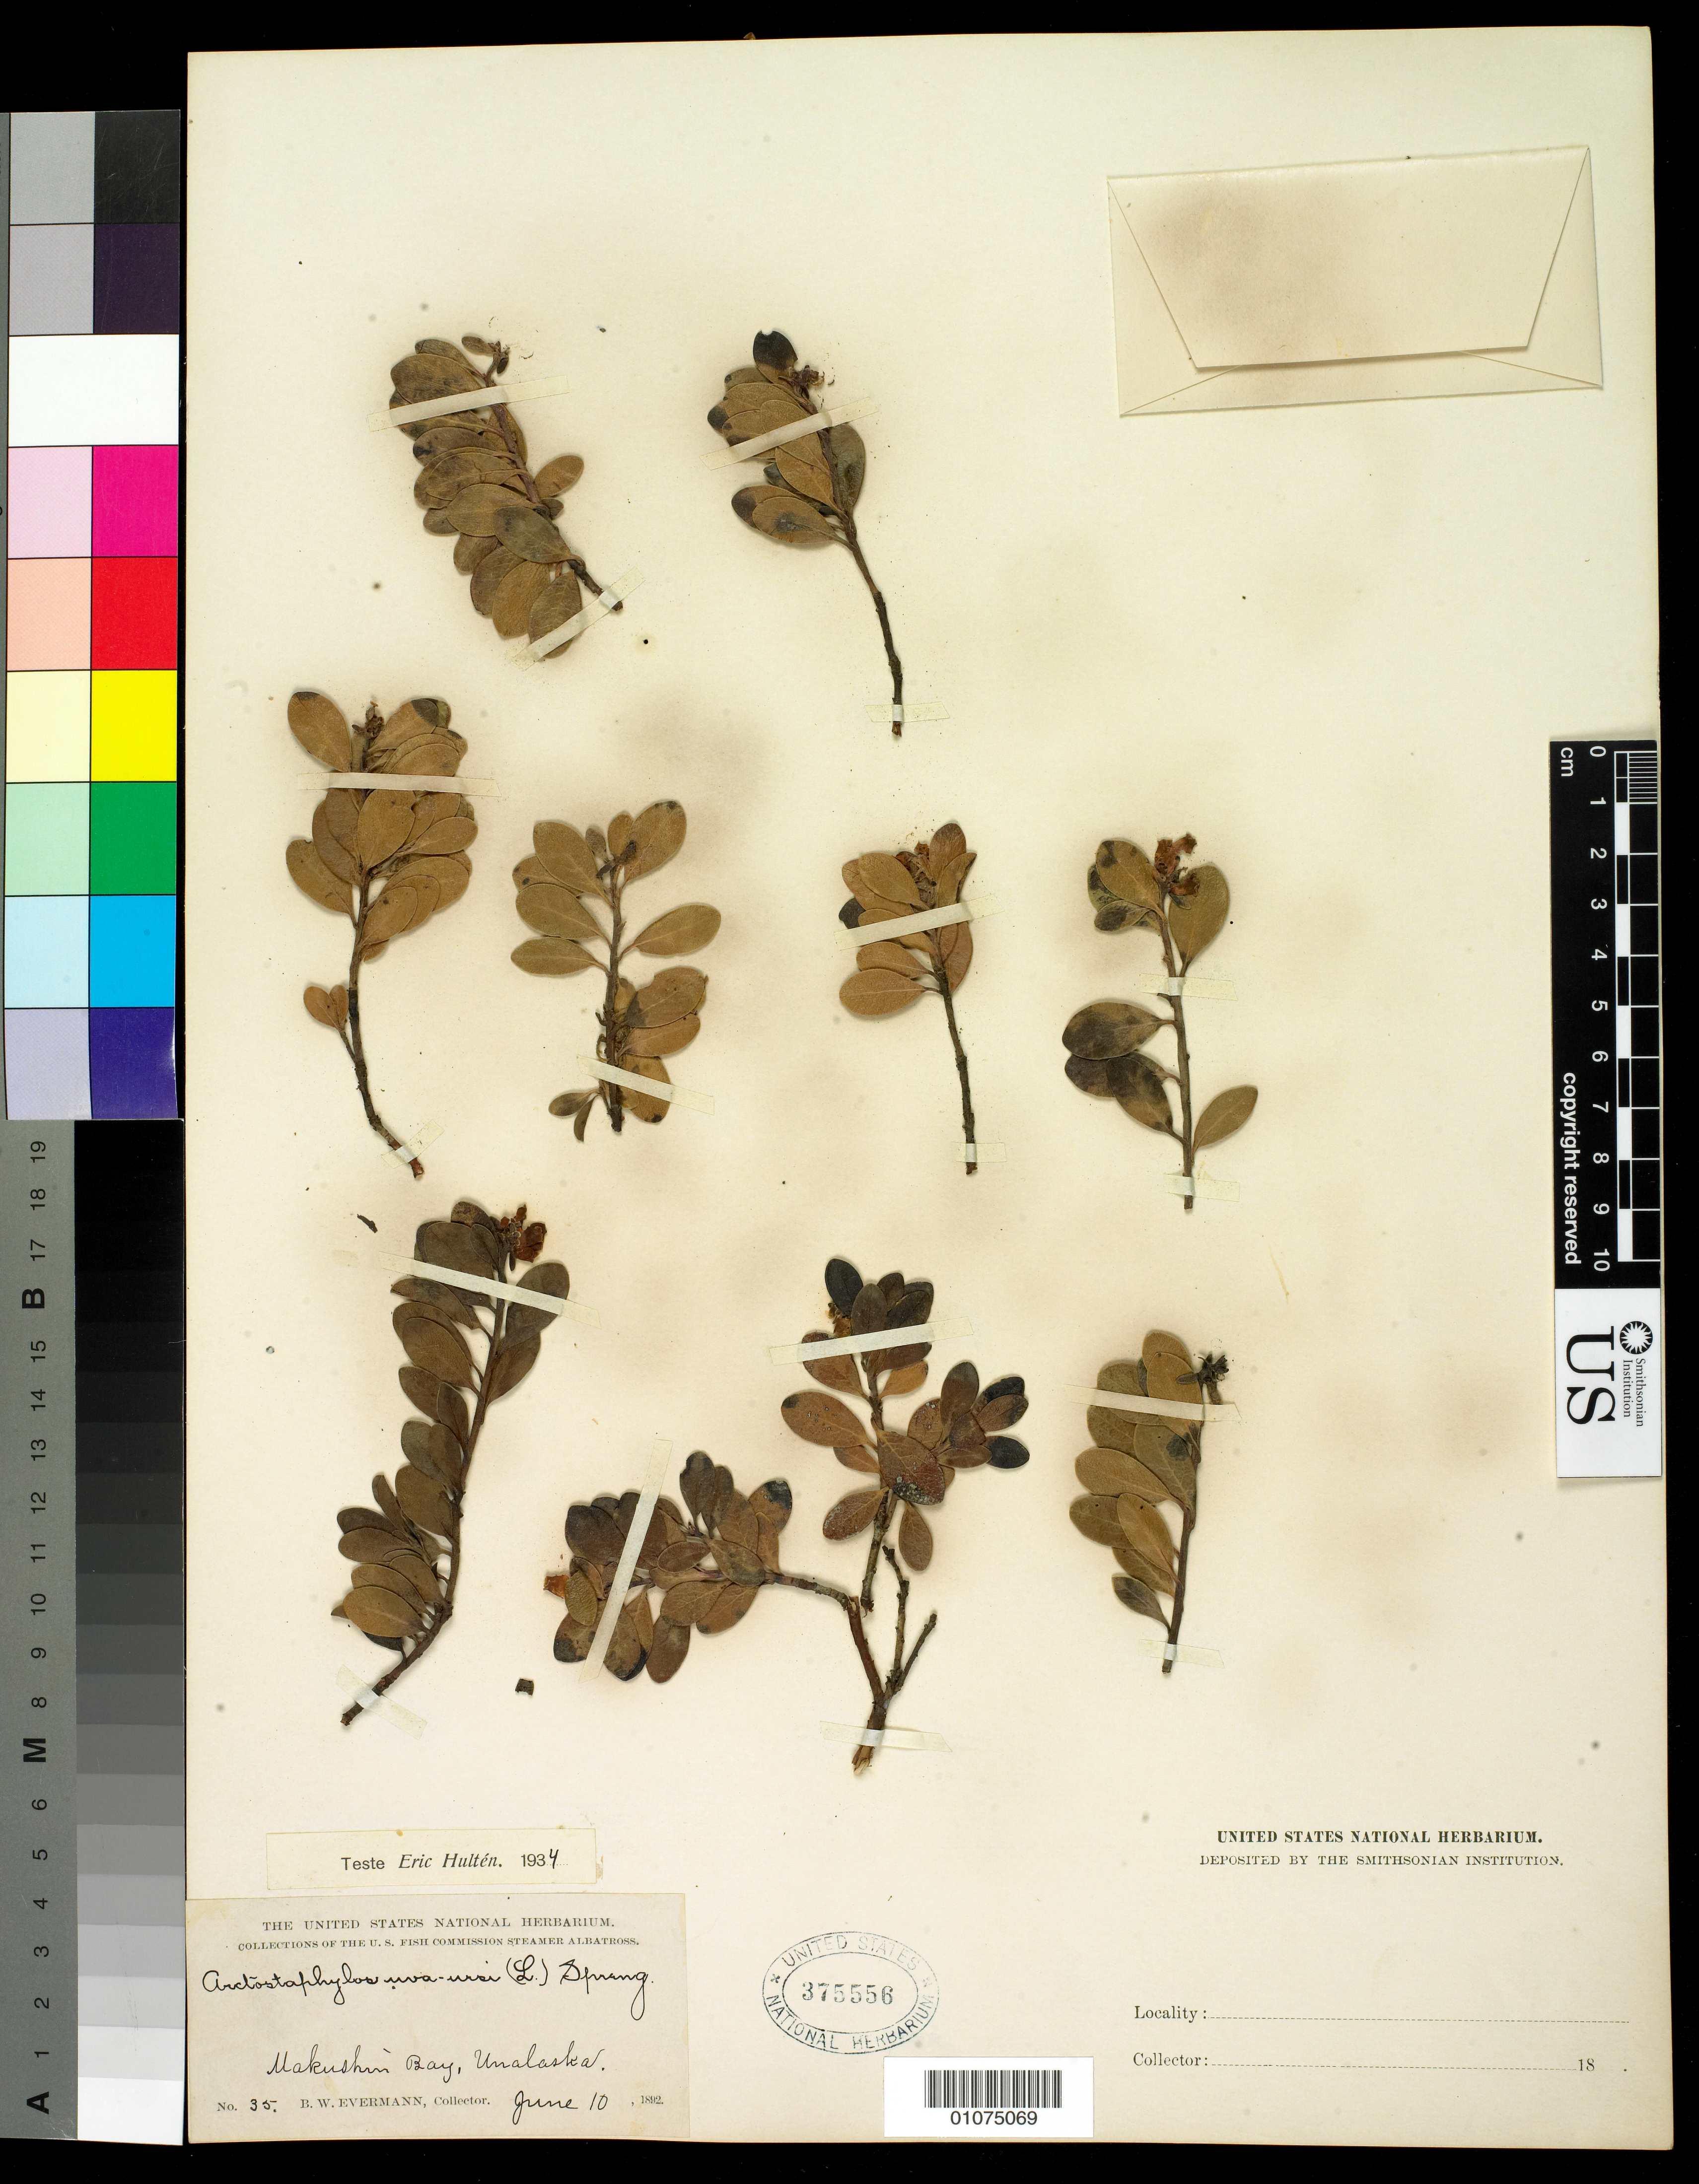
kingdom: Plantae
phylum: Tracheophyta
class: Magnoliopsida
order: Ericales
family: Ericaceae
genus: Arctostaphylos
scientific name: Arctostaphylos uva-ursi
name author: (L.) Spreng.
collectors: B. W. Evermann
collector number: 35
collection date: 1892-06-10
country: United States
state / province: Alaska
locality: Unalaska, Makushin Bay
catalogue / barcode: US 375556